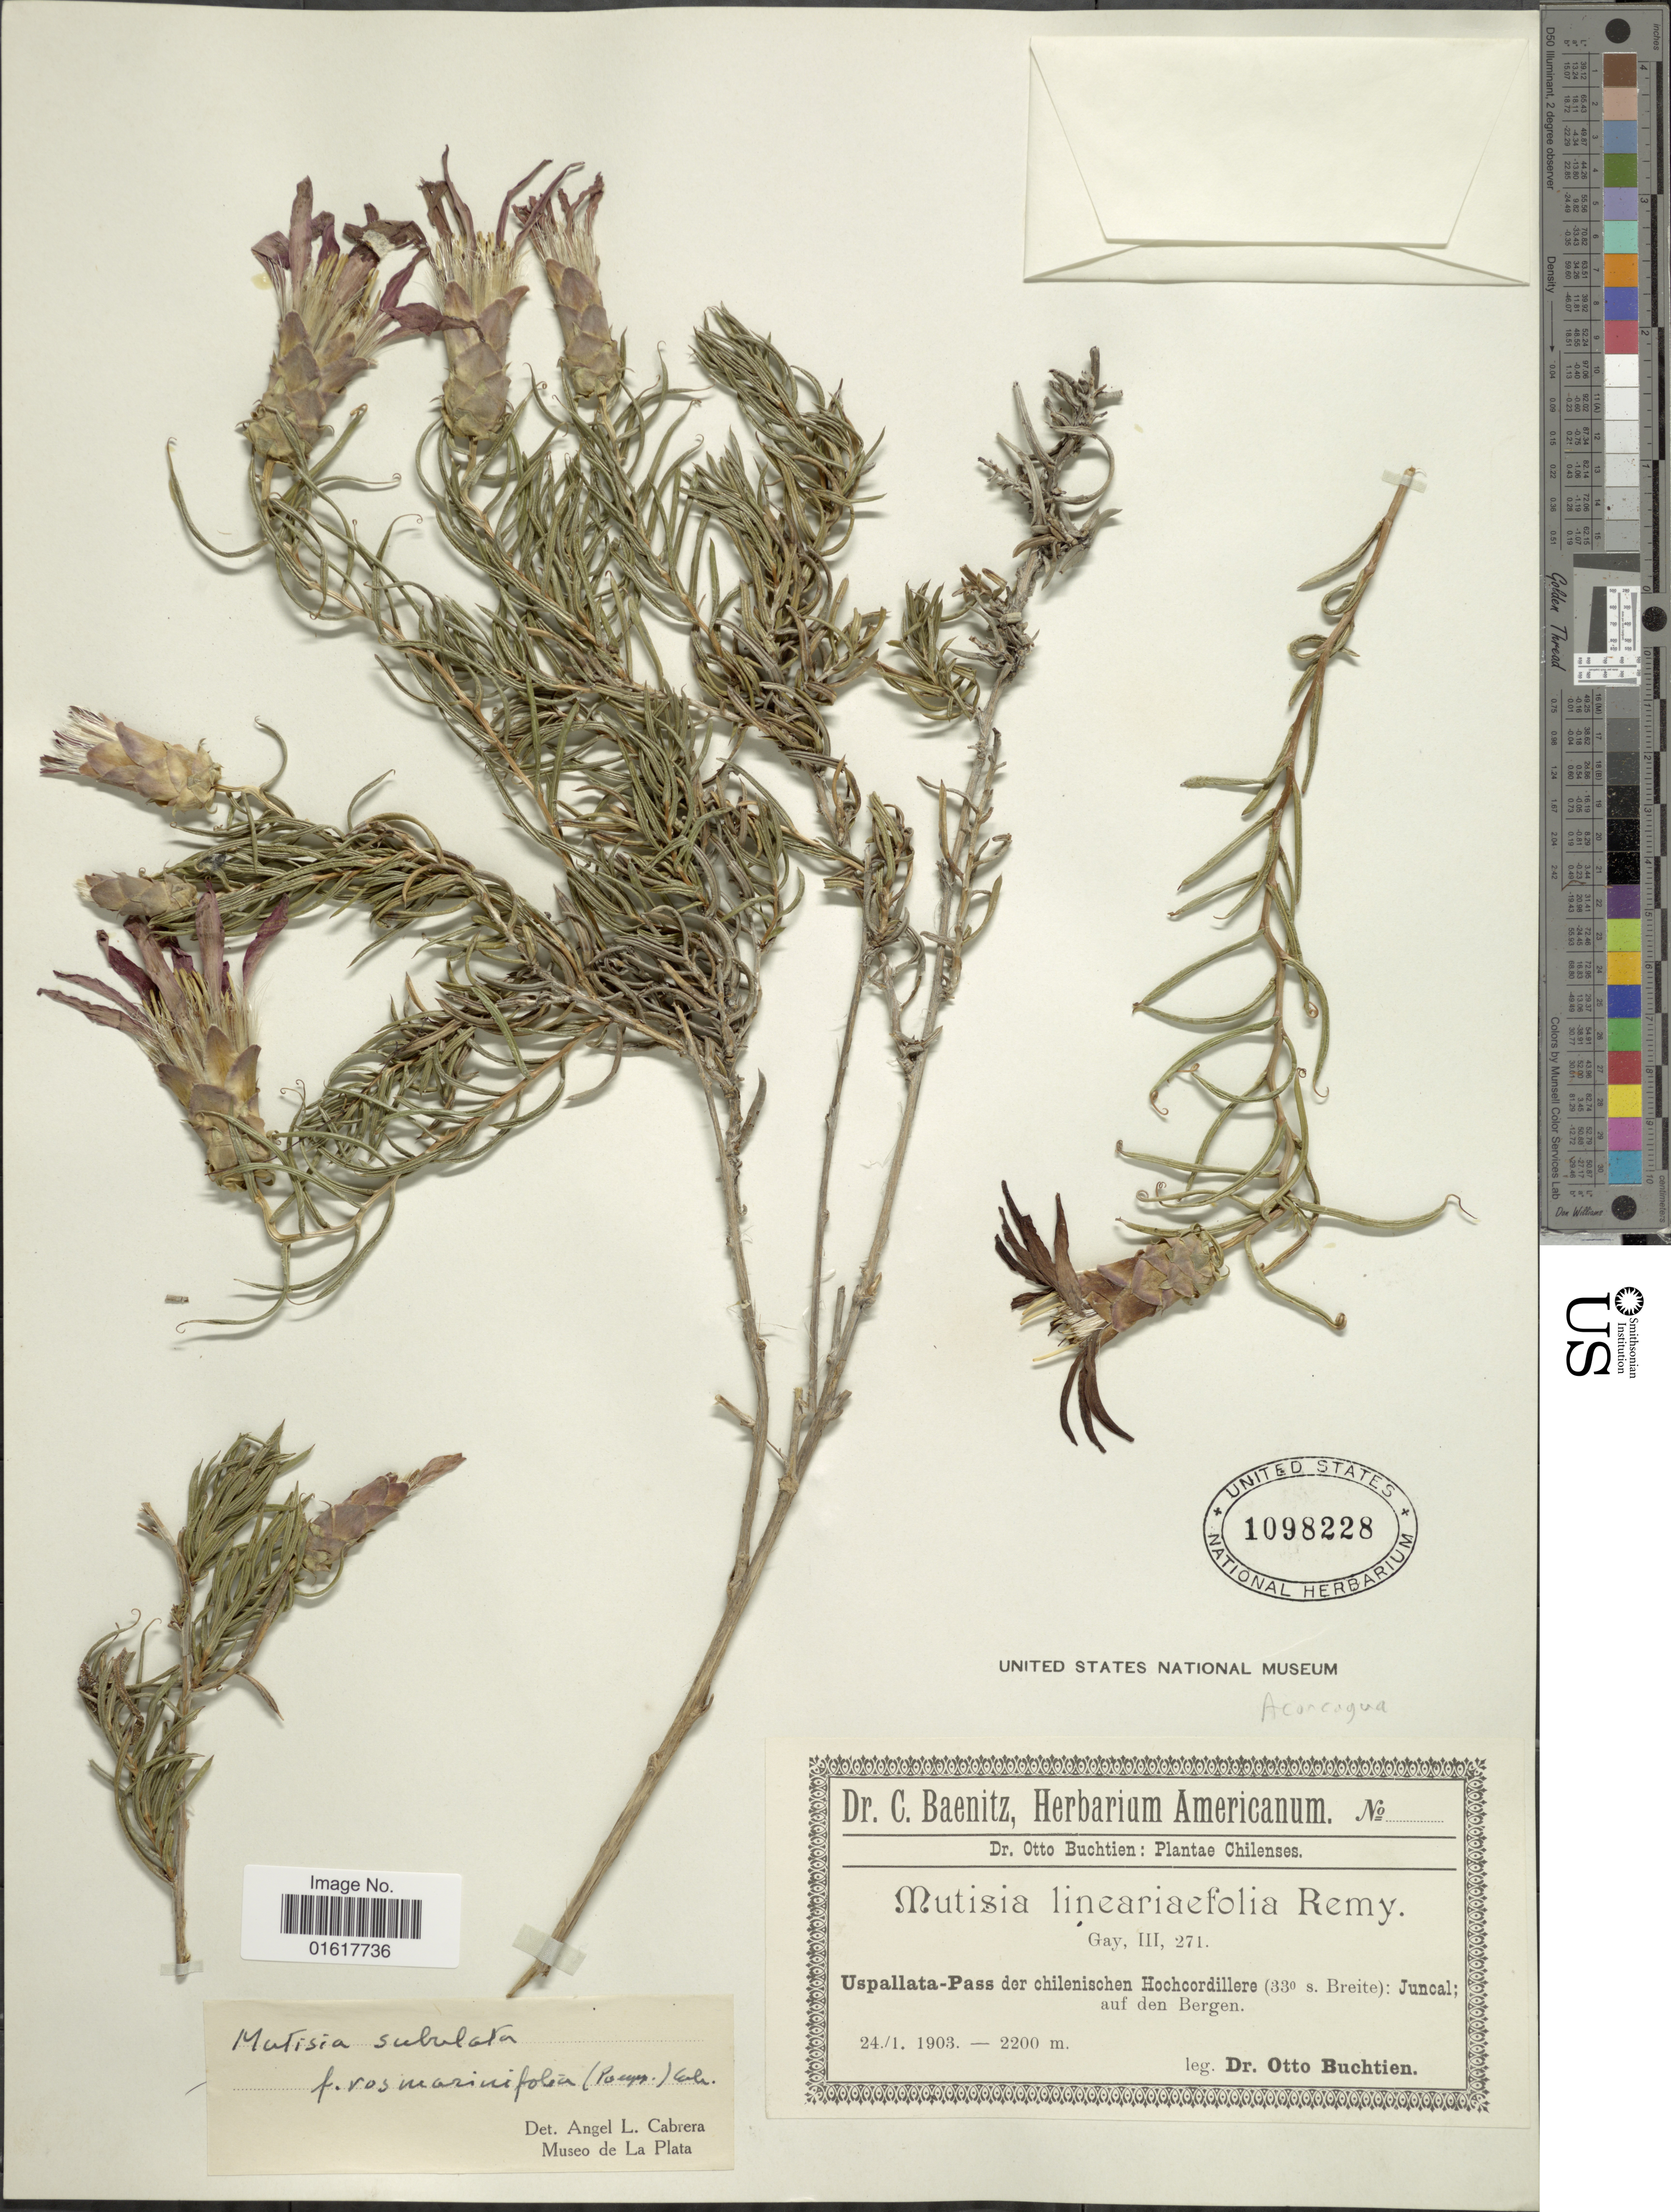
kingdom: Plantae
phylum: Tracheophyta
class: Magnoliopsida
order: Asterales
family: Asteraceae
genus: Mutisia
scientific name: Mutisia subulata f. rosmarinifolia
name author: (Poepp. & Endl.) Cabrera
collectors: O. Buchtien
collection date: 1903-01-24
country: Chile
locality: Uspallata - Pass dor chilenischen Hochcordillere (33° s. Breite): Juncal; auf den Bergen. Aconcagua [unsure placement]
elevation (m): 2200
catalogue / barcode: US 1098228